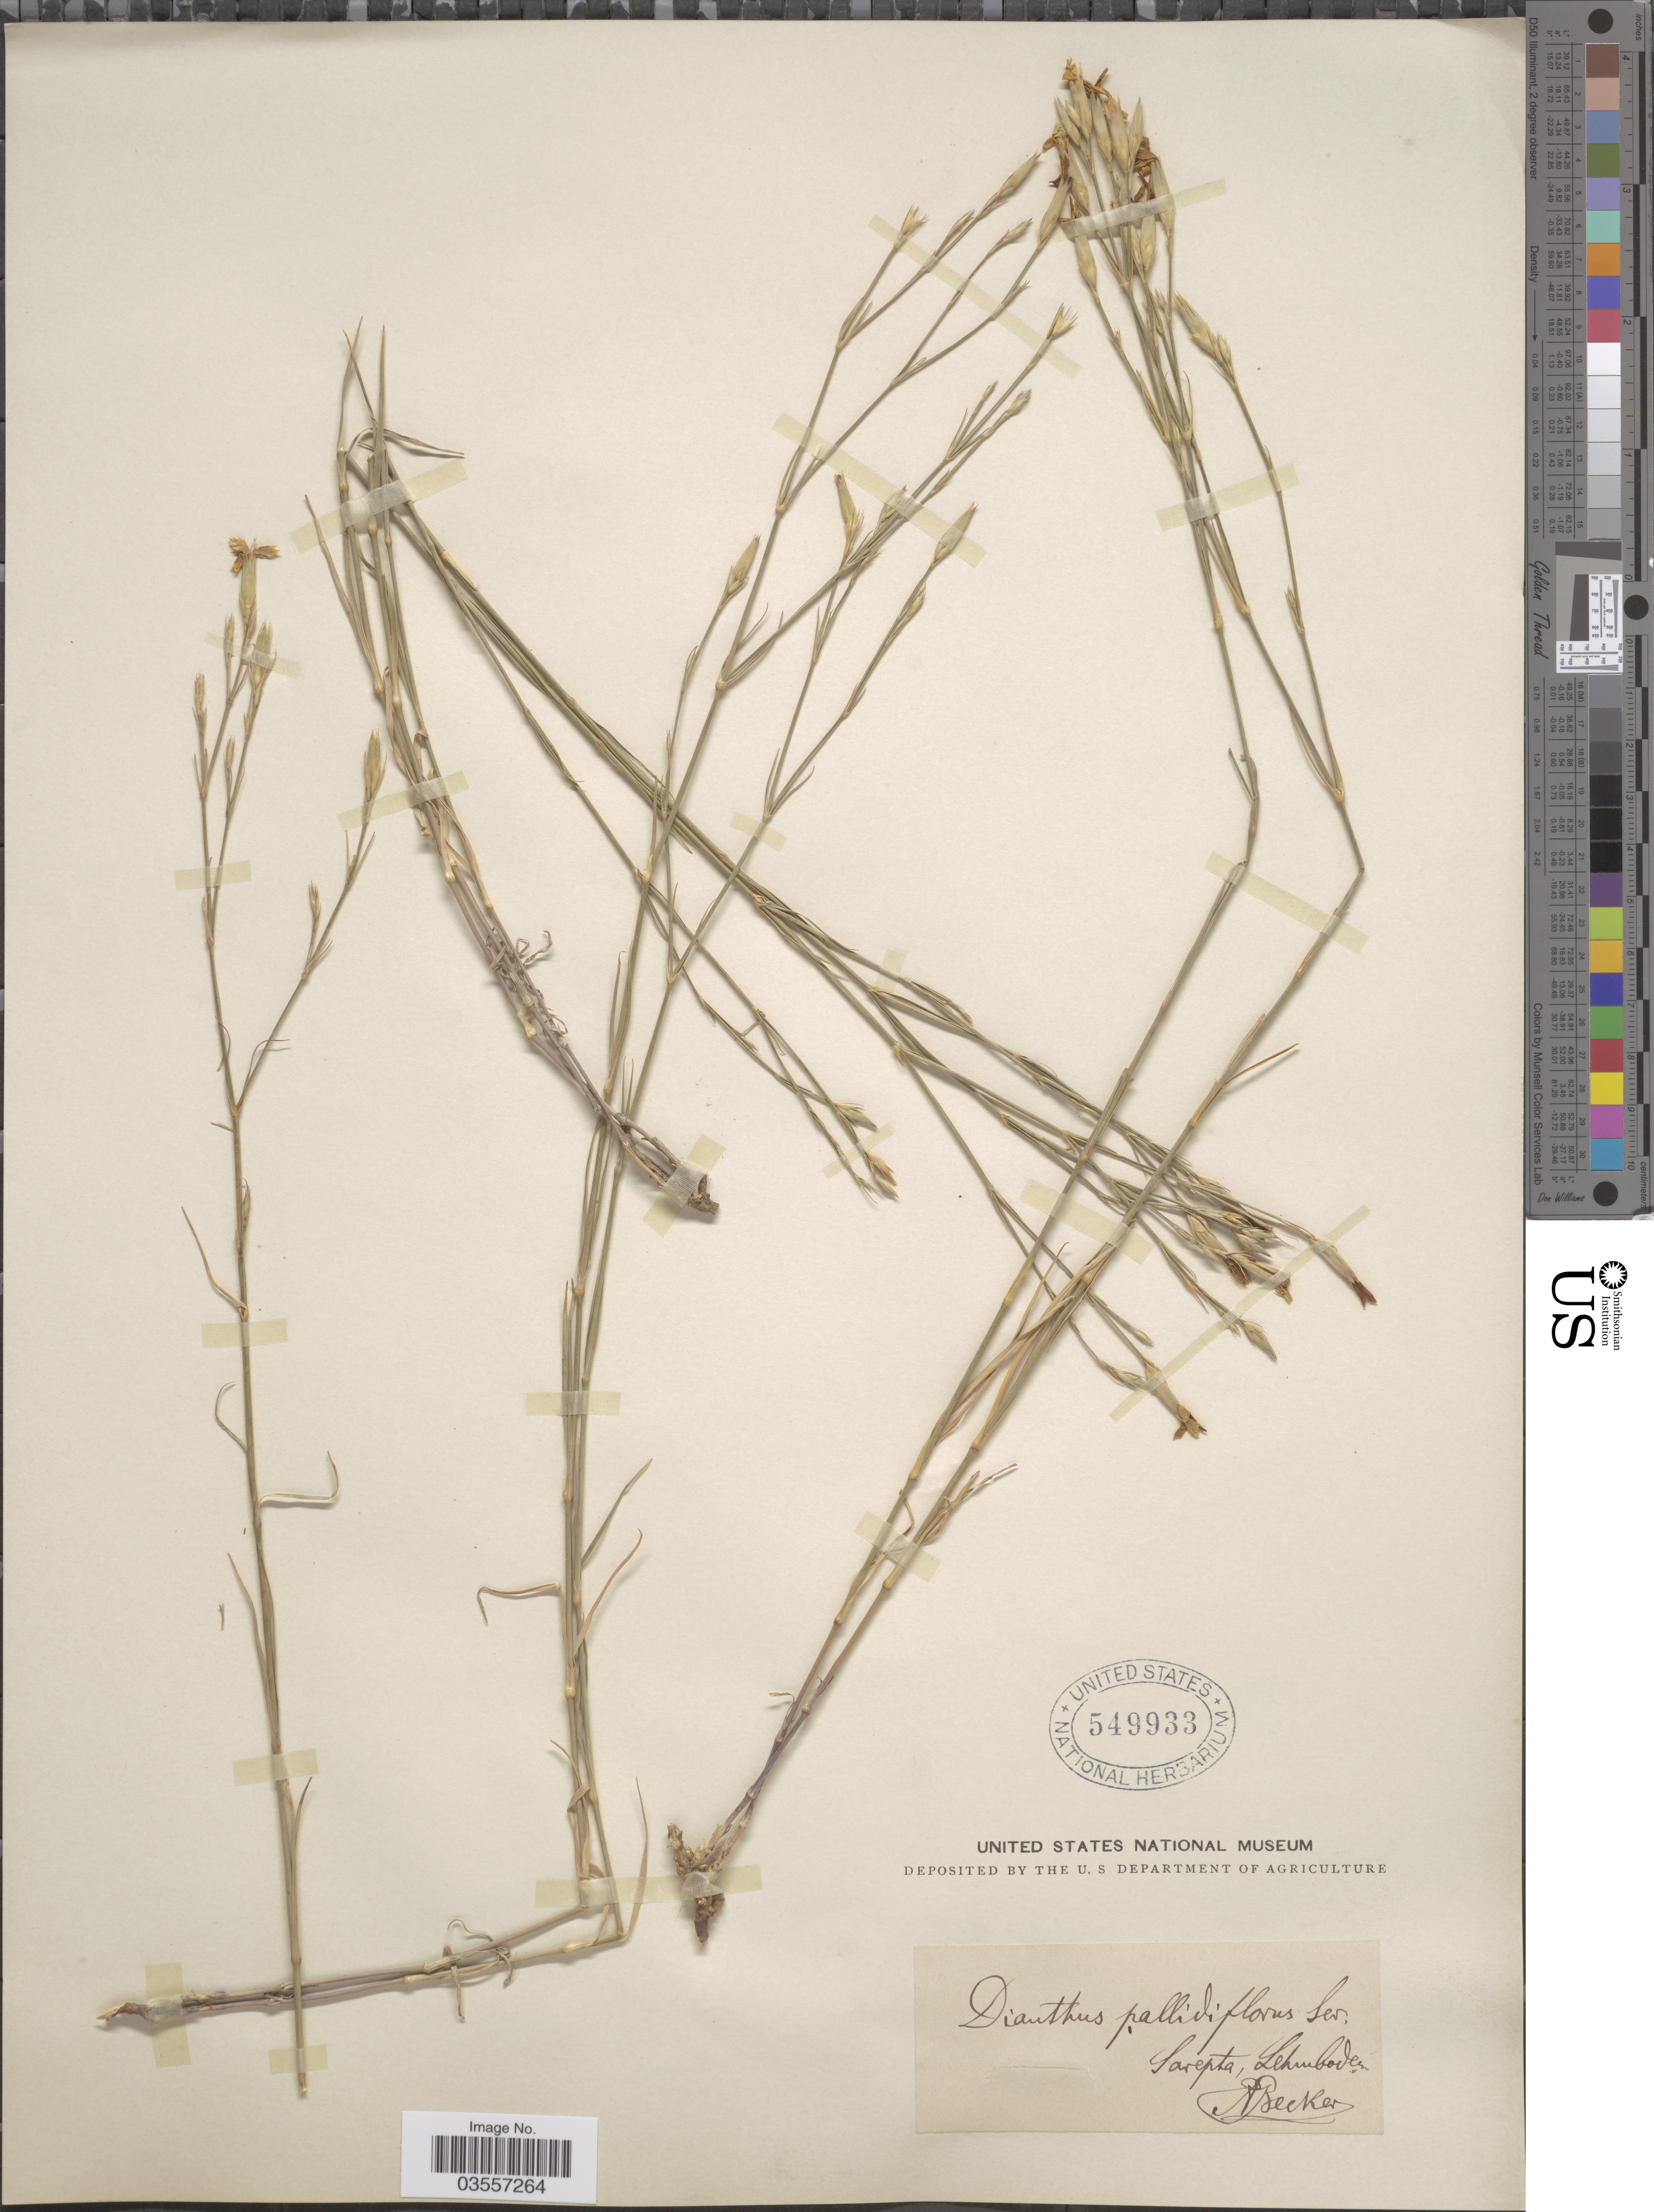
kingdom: Plantae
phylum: Tracheophyta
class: Magnoliopsida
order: Caryophyllales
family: Caryophyllaceae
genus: Dianthus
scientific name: Dianthus pallidiflorus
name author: Ser.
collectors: A. Becker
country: Russian Federation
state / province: Volgograd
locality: Sarepta, Lehmboden.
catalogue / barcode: US 549933